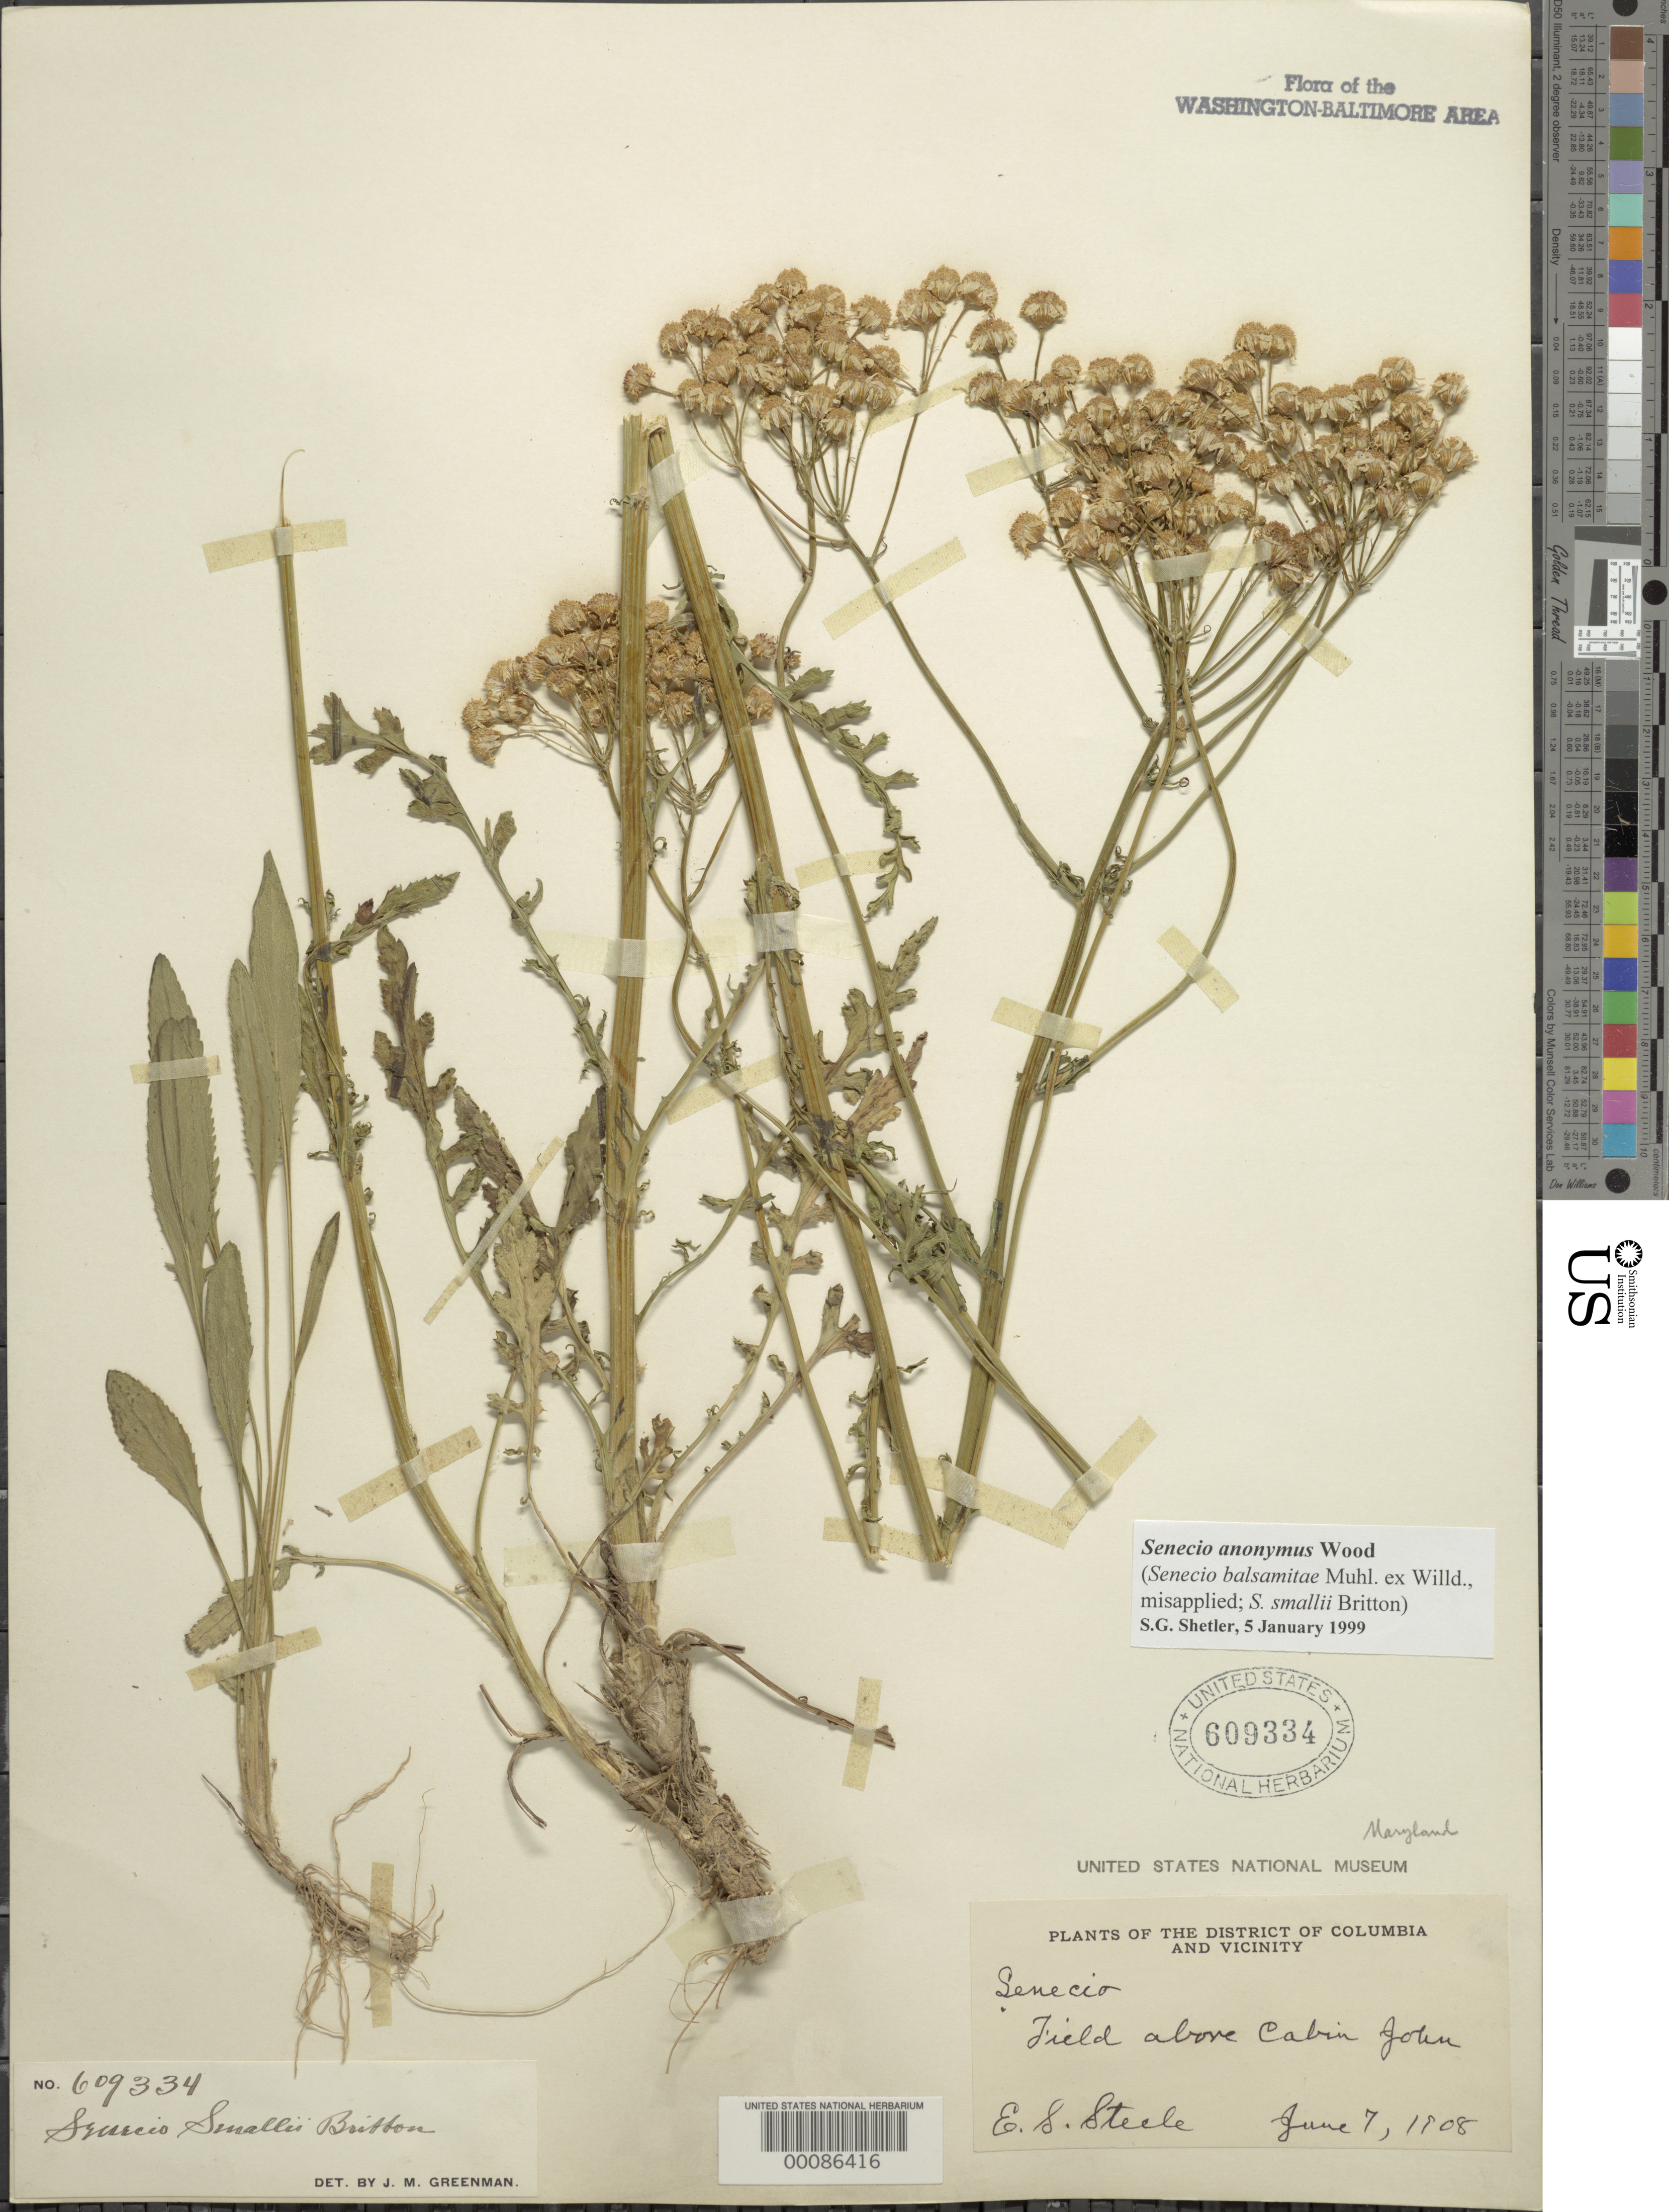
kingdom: Plantae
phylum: Tracheophyta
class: Magnoliopsida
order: Asterales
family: Asteraceae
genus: Packera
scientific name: Packera anonyma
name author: (Alph. Wood) W.A. Weber & Á. Löve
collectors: E. Steele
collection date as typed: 07 Jun 1908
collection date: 1908-06-07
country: United States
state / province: Maryland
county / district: Montgomery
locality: Above Cabin John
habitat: Field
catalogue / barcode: US 609334